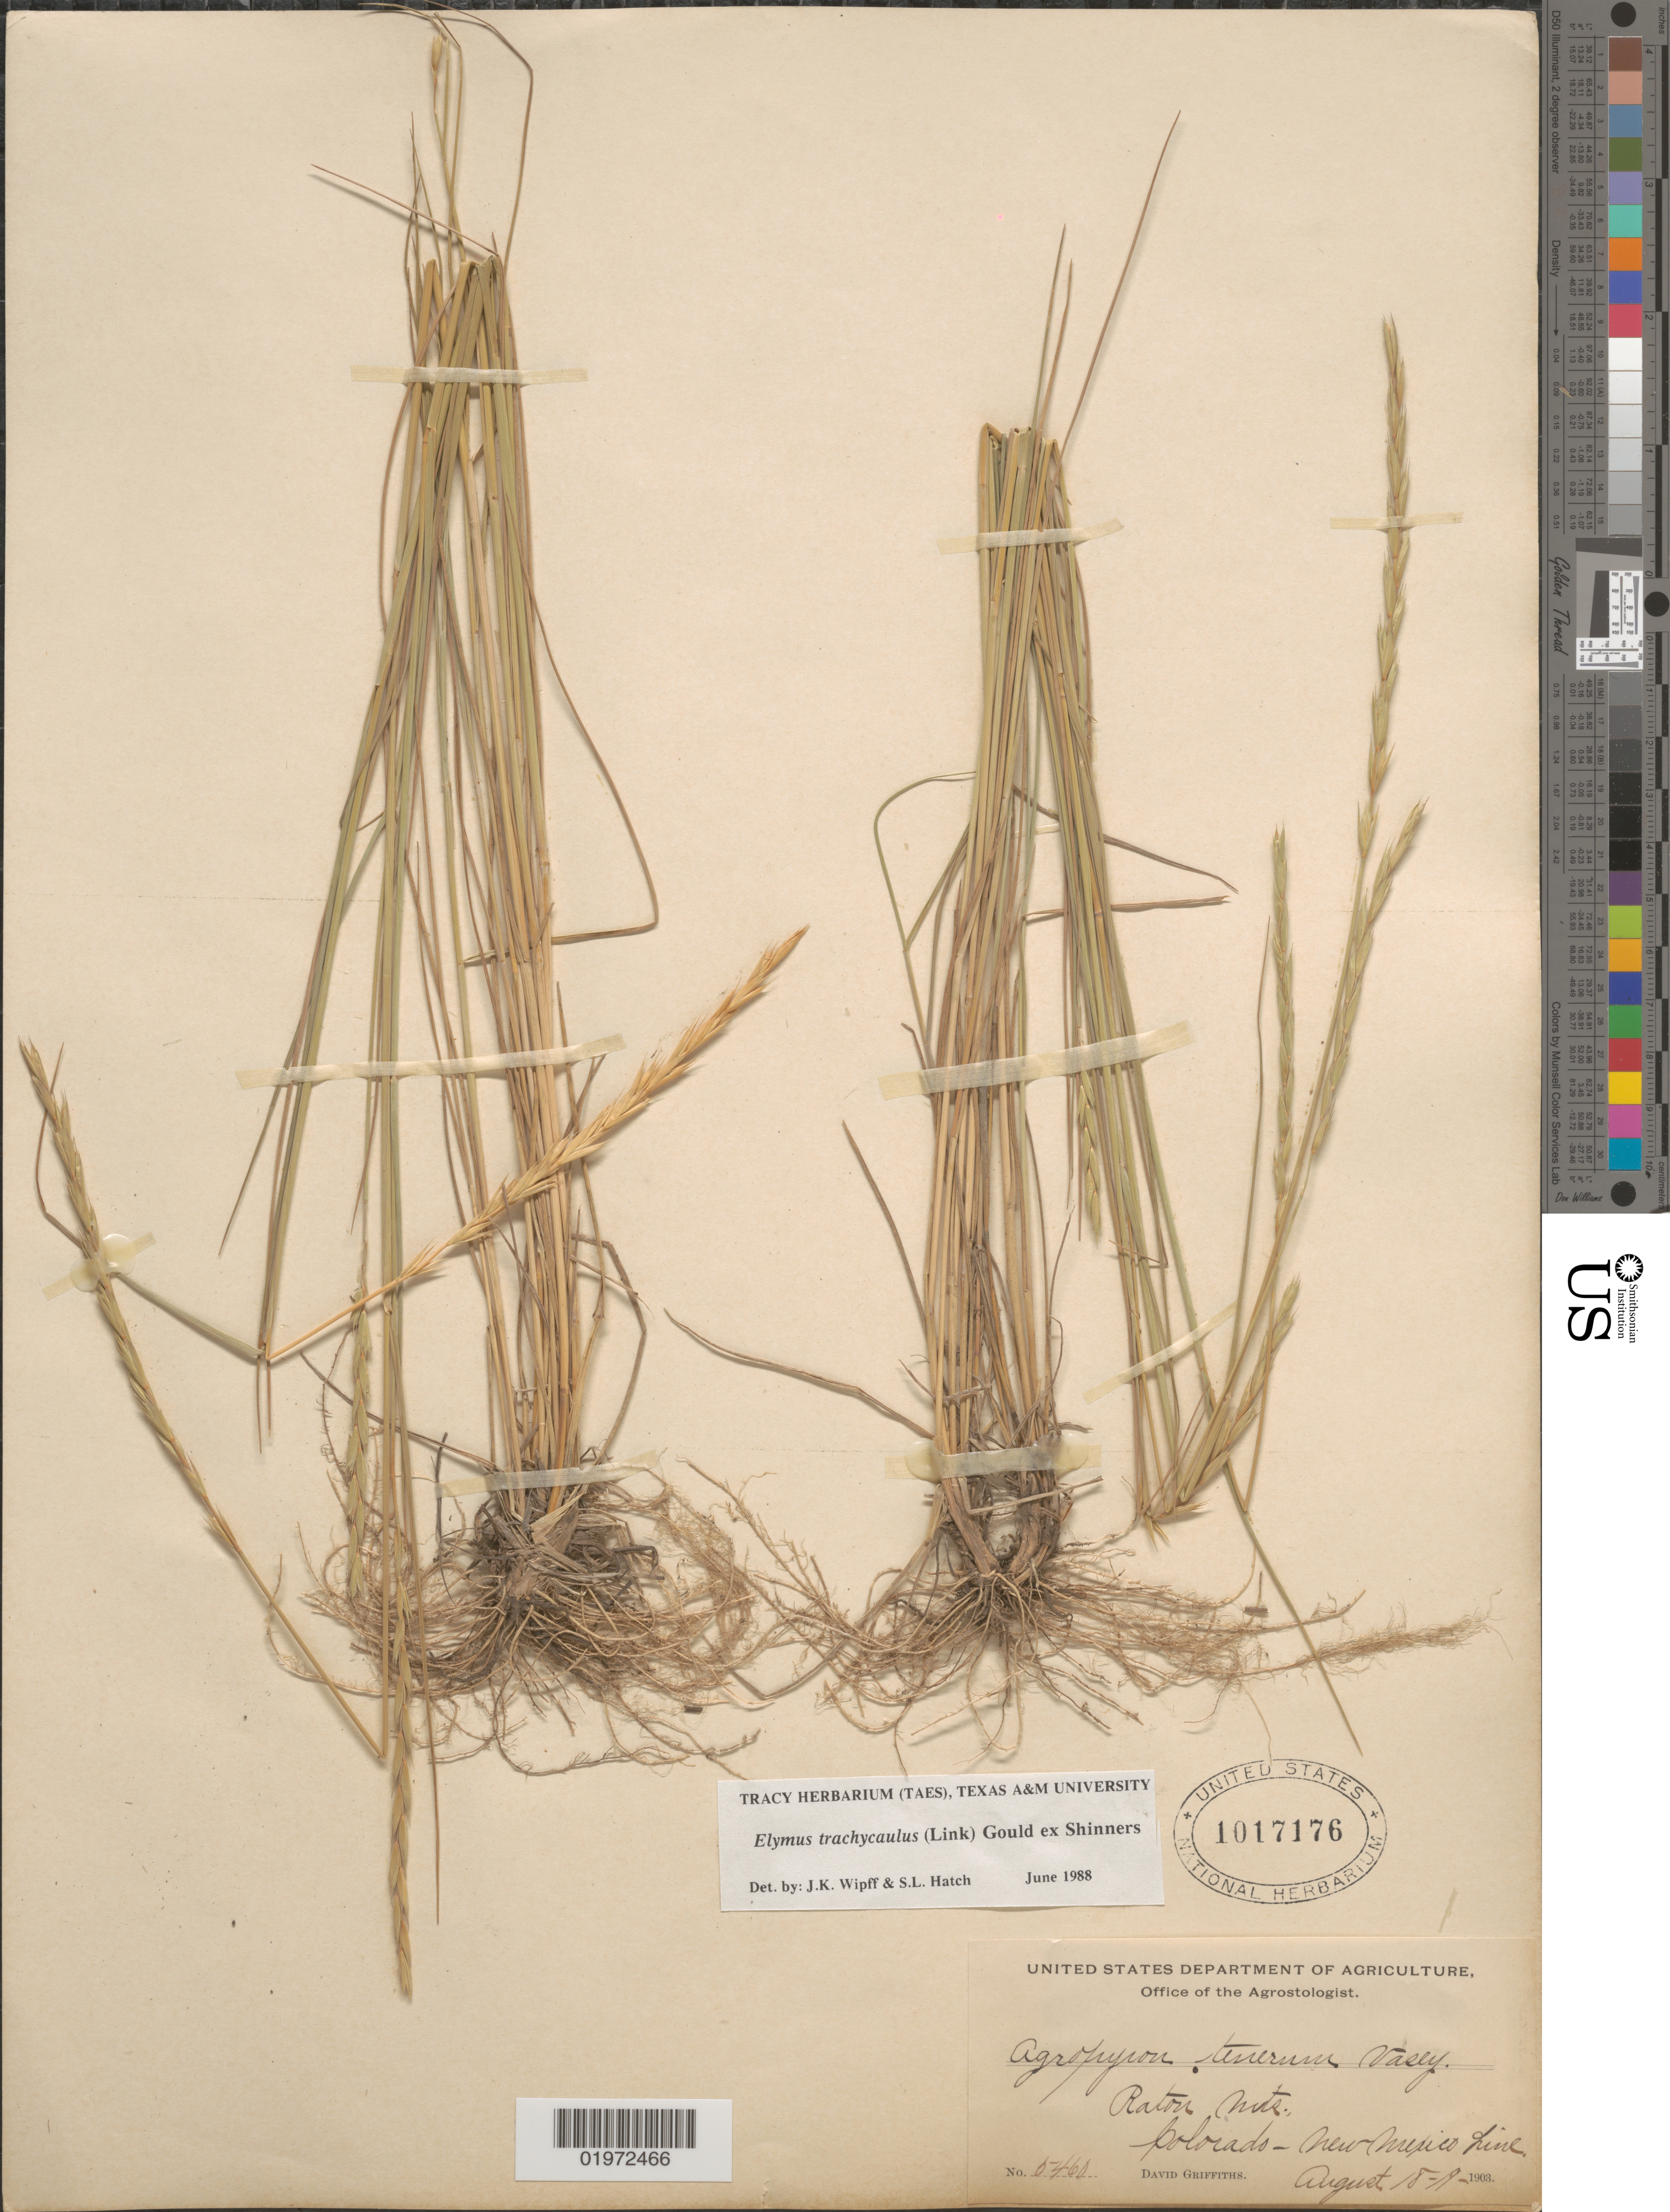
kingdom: Plantae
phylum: Tracheophyta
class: Liliopsida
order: Poales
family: Poaceae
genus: Elymus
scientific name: Elymus trachycaulus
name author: (Link) Gould ex Shinners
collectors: D. Griffiths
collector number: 5460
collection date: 1903-08-18/1903-08-19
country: United States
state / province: New Mexico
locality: Raton Mts. Colorado - New Mexico Line.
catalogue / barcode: US 1017176